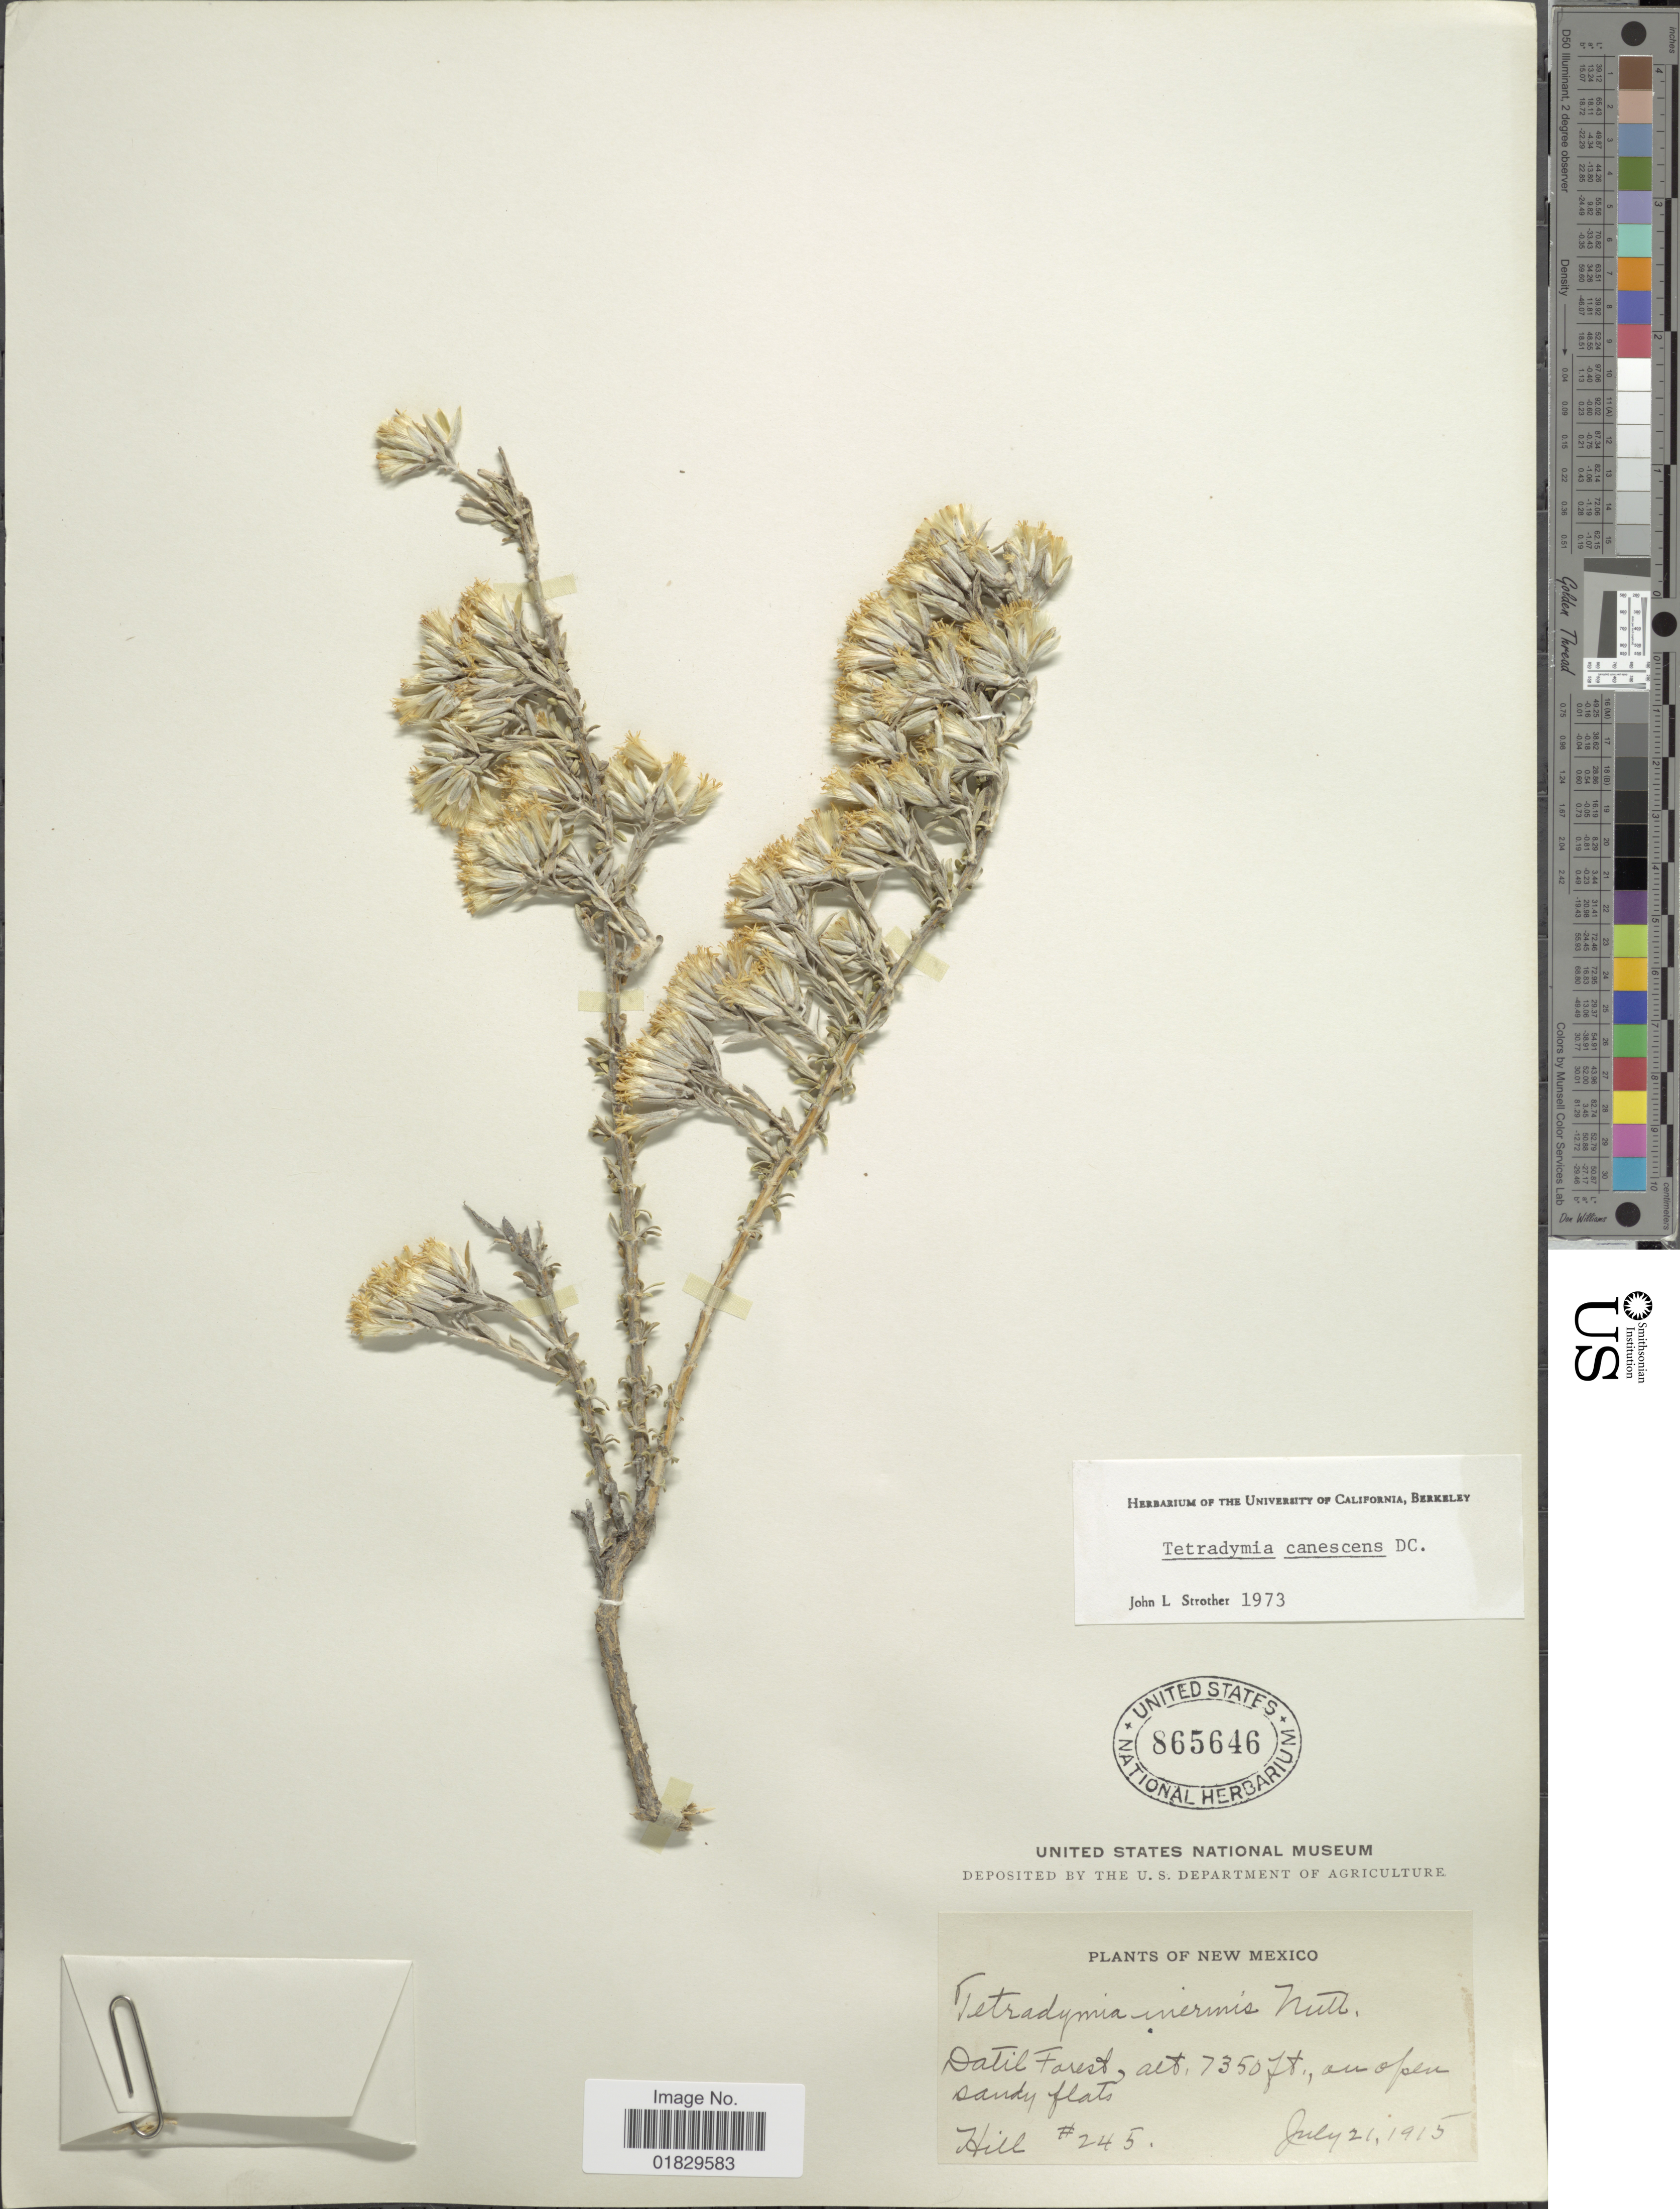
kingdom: Plantae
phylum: Tracheophyta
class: Magnoliopsida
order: Asterales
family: Asteraceae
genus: Tetradymia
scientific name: Tetradymia canescens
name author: DC.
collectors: Hill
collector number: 245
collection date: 1915-07-21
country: United States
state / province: New Mexico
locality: Datil Forest, on open sandy flats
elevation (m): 2240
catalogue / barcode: US 865646